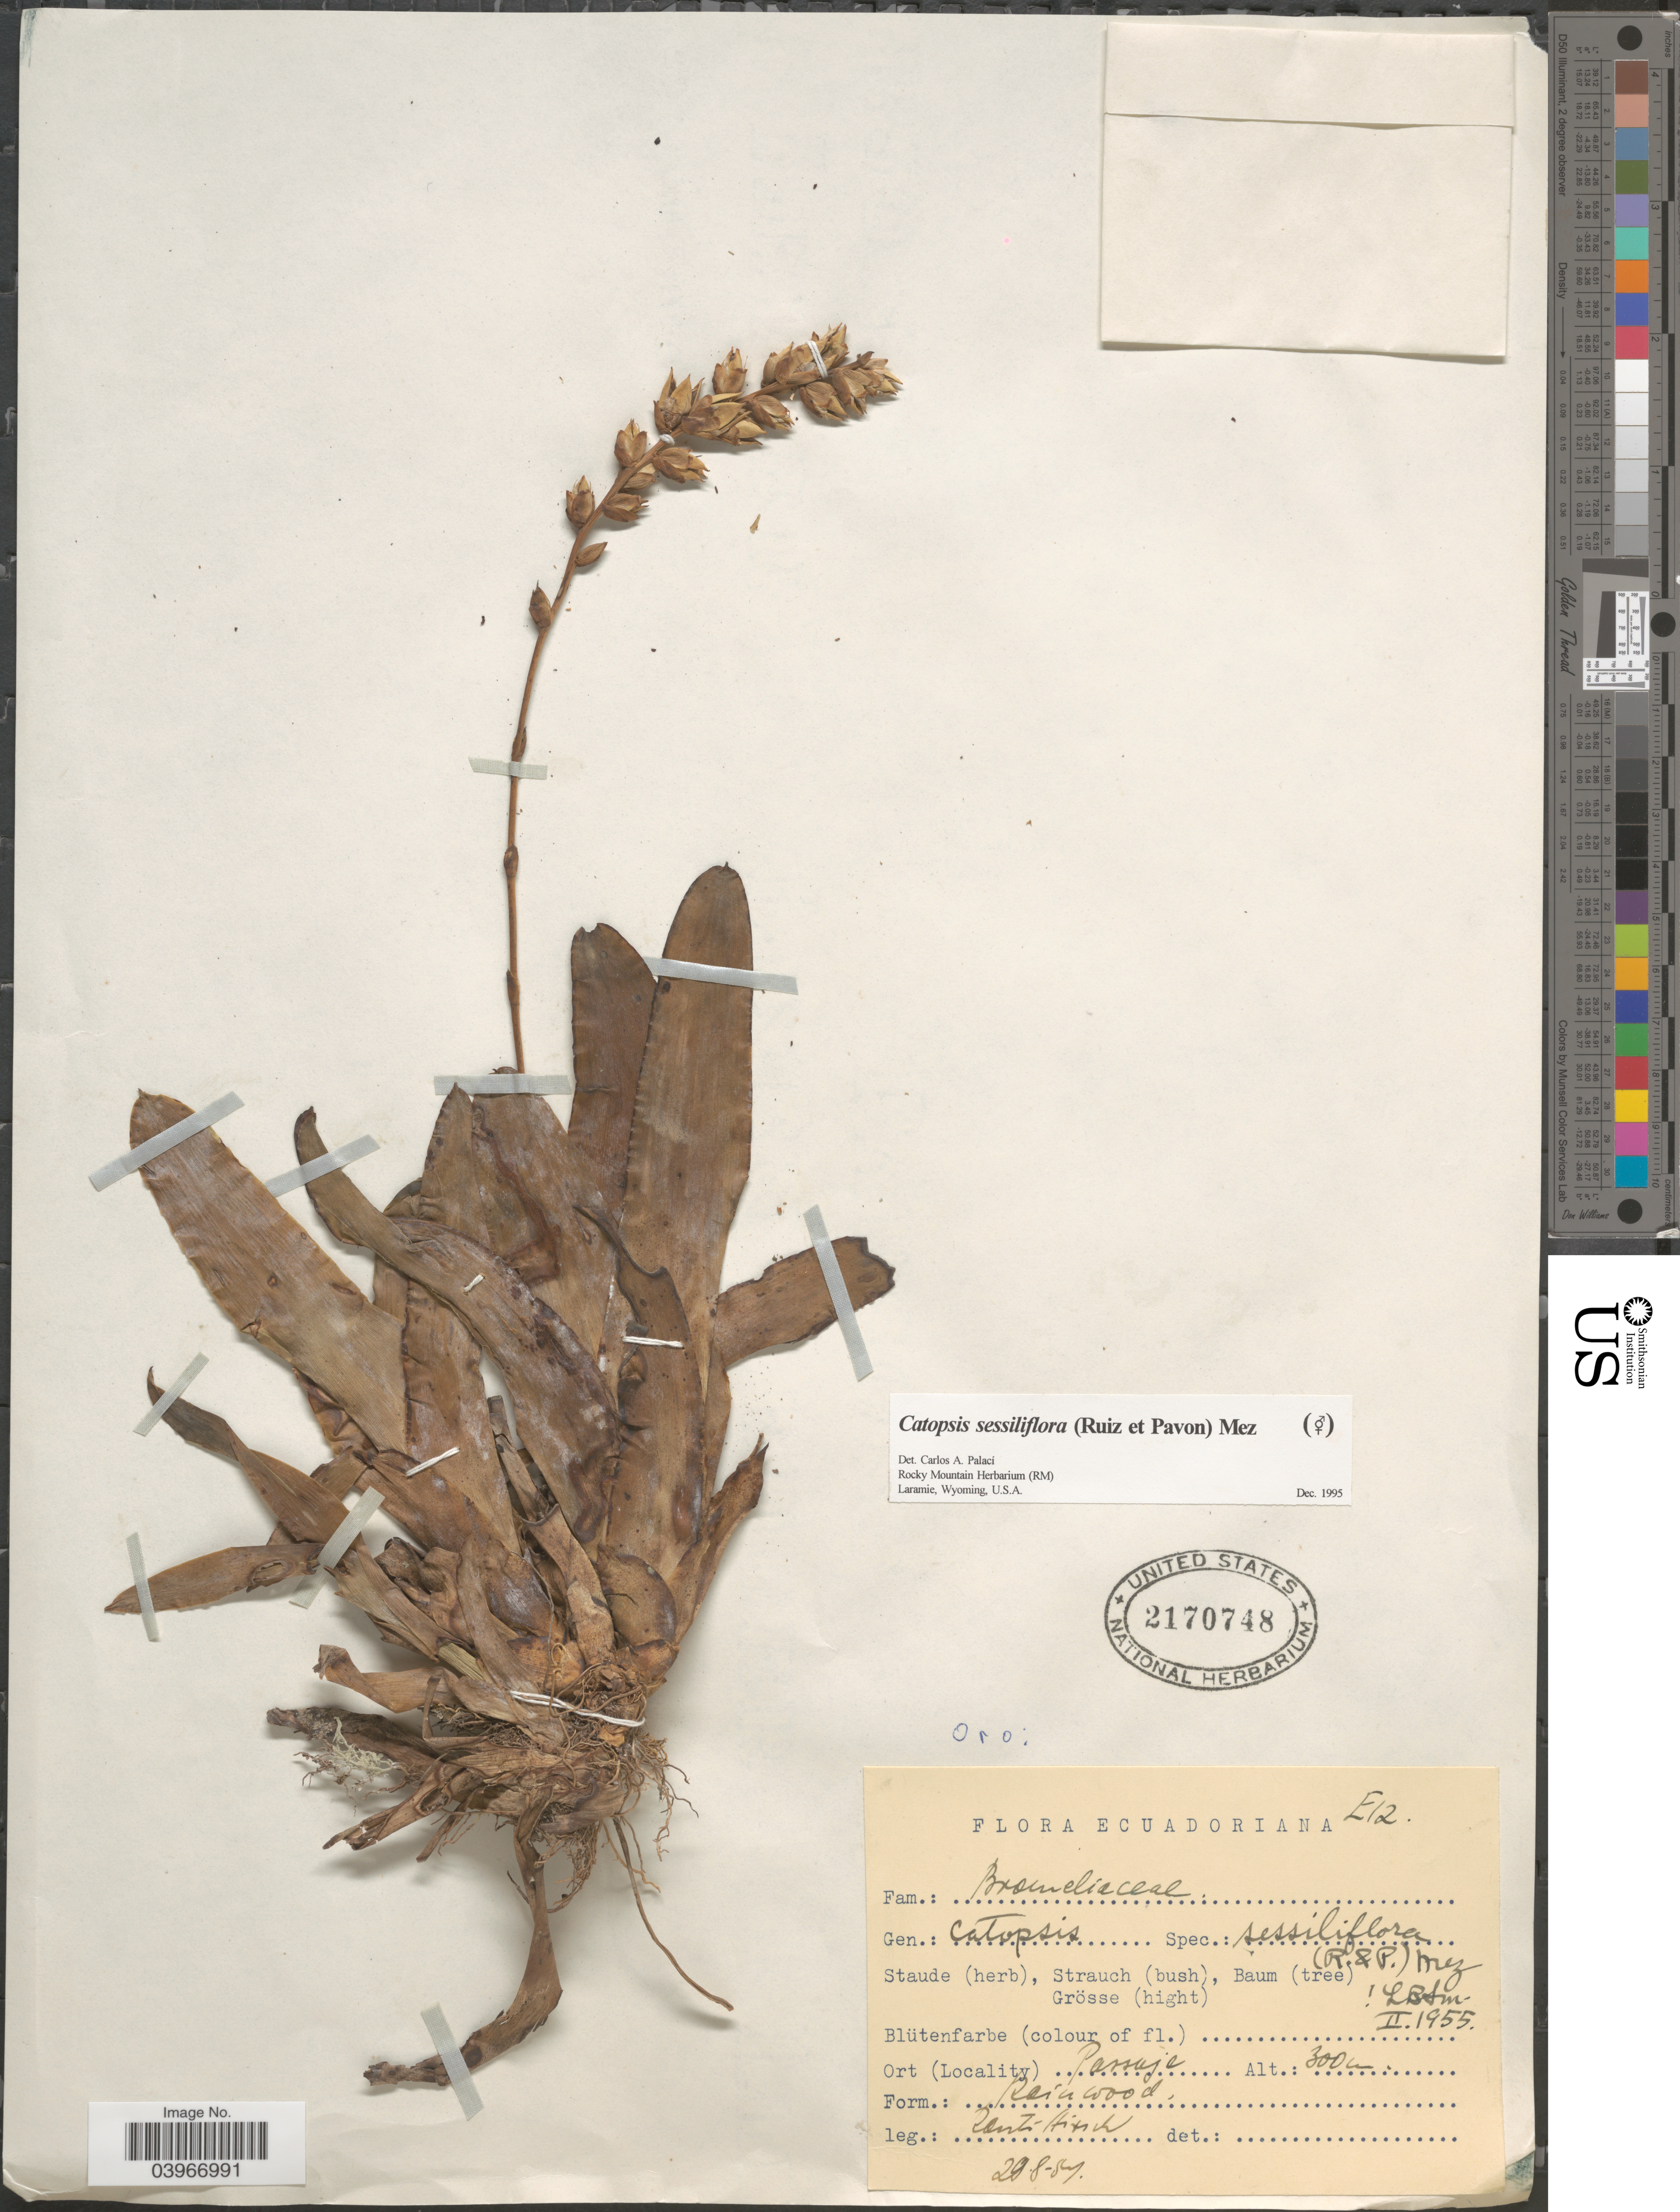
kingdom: Plantae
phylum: Tracheophyta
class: Liliopsida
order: Poales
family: Bromeliaceae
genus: Catopsis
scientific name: Catopsis sessiliflora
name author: (Ruiz & Pav.) Mez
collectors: Hitsch (?) R.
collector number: E12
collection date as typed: Transcribed d/m/y: 29/8/81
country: Ecuador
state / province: El Oro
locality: Passaje.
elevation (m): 300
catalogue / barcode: US 2170748